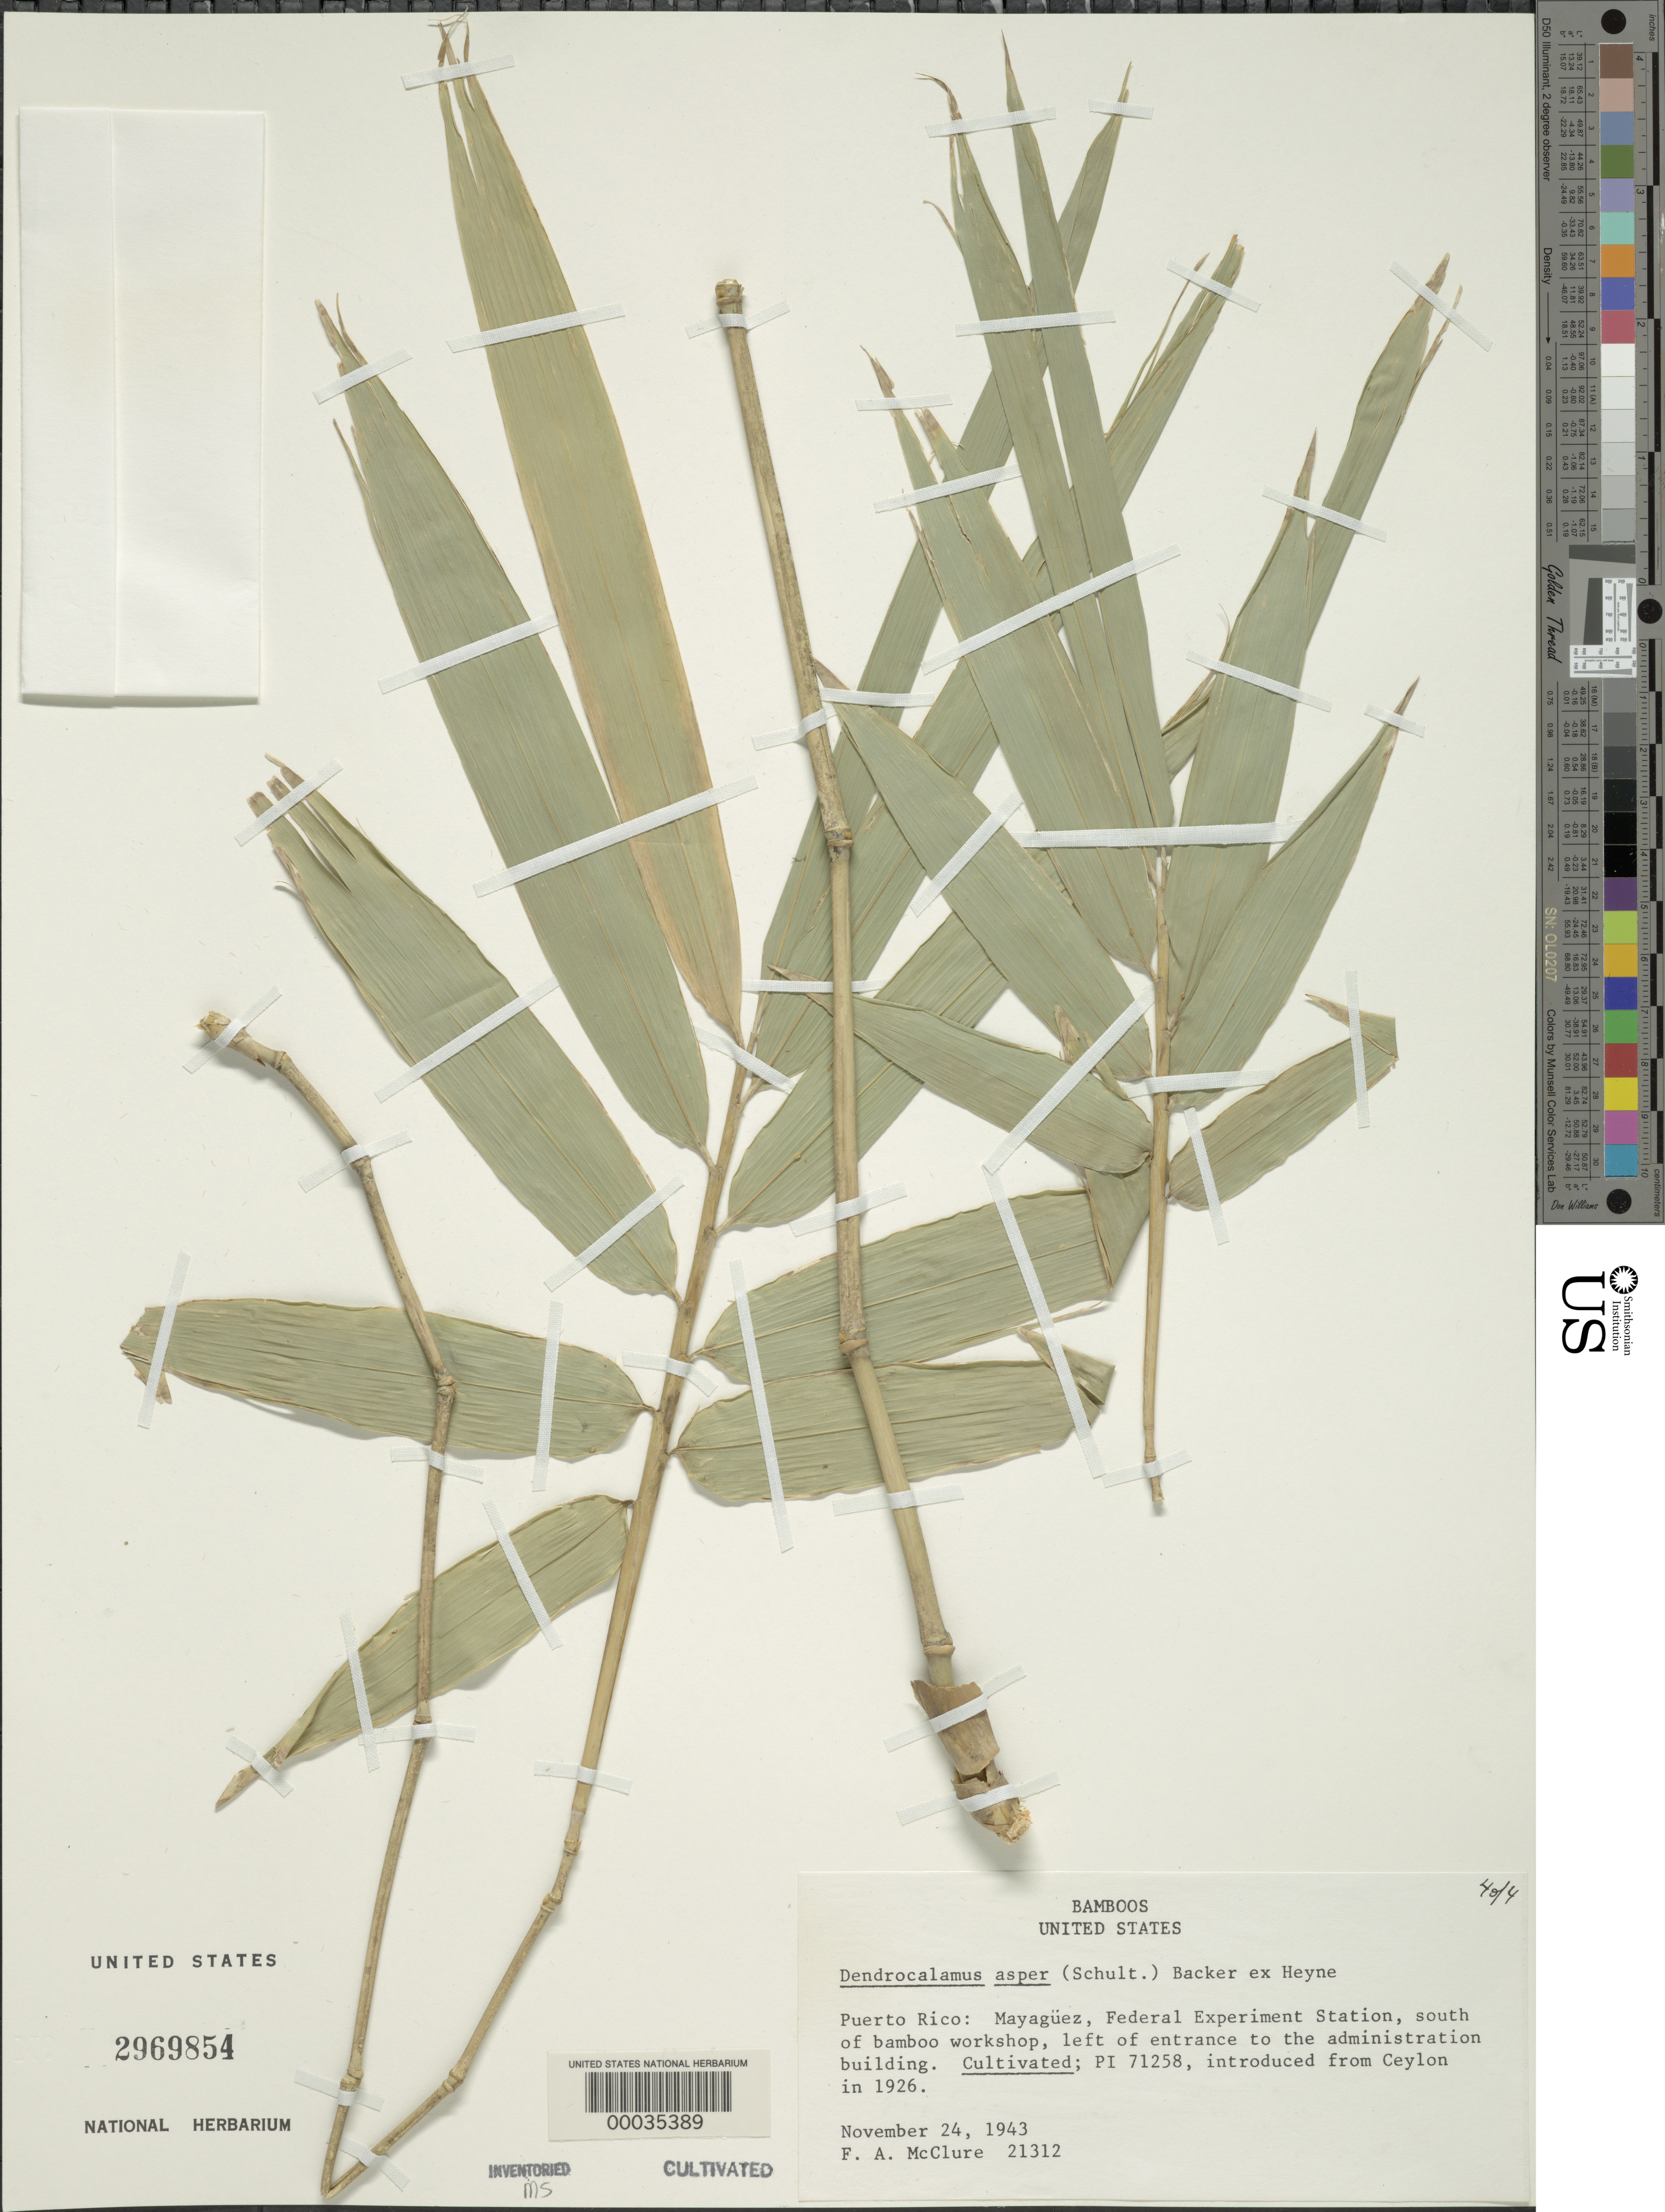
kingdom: Plantae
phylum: Tracheophyta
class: Liliopsida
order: Poales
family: Poaceae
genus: Dendrocalamus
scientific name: Dendrocalamus asper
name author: (Schult. & Schult. f.) Backer ex K. Heyne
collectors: F. A. McClure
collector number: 21312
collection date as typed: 24 Nov 1943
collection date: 1943-11-24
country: Puerto Rico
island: Greater Antilles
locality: Federal experimental station-mayaguez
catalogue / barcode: US 2969854